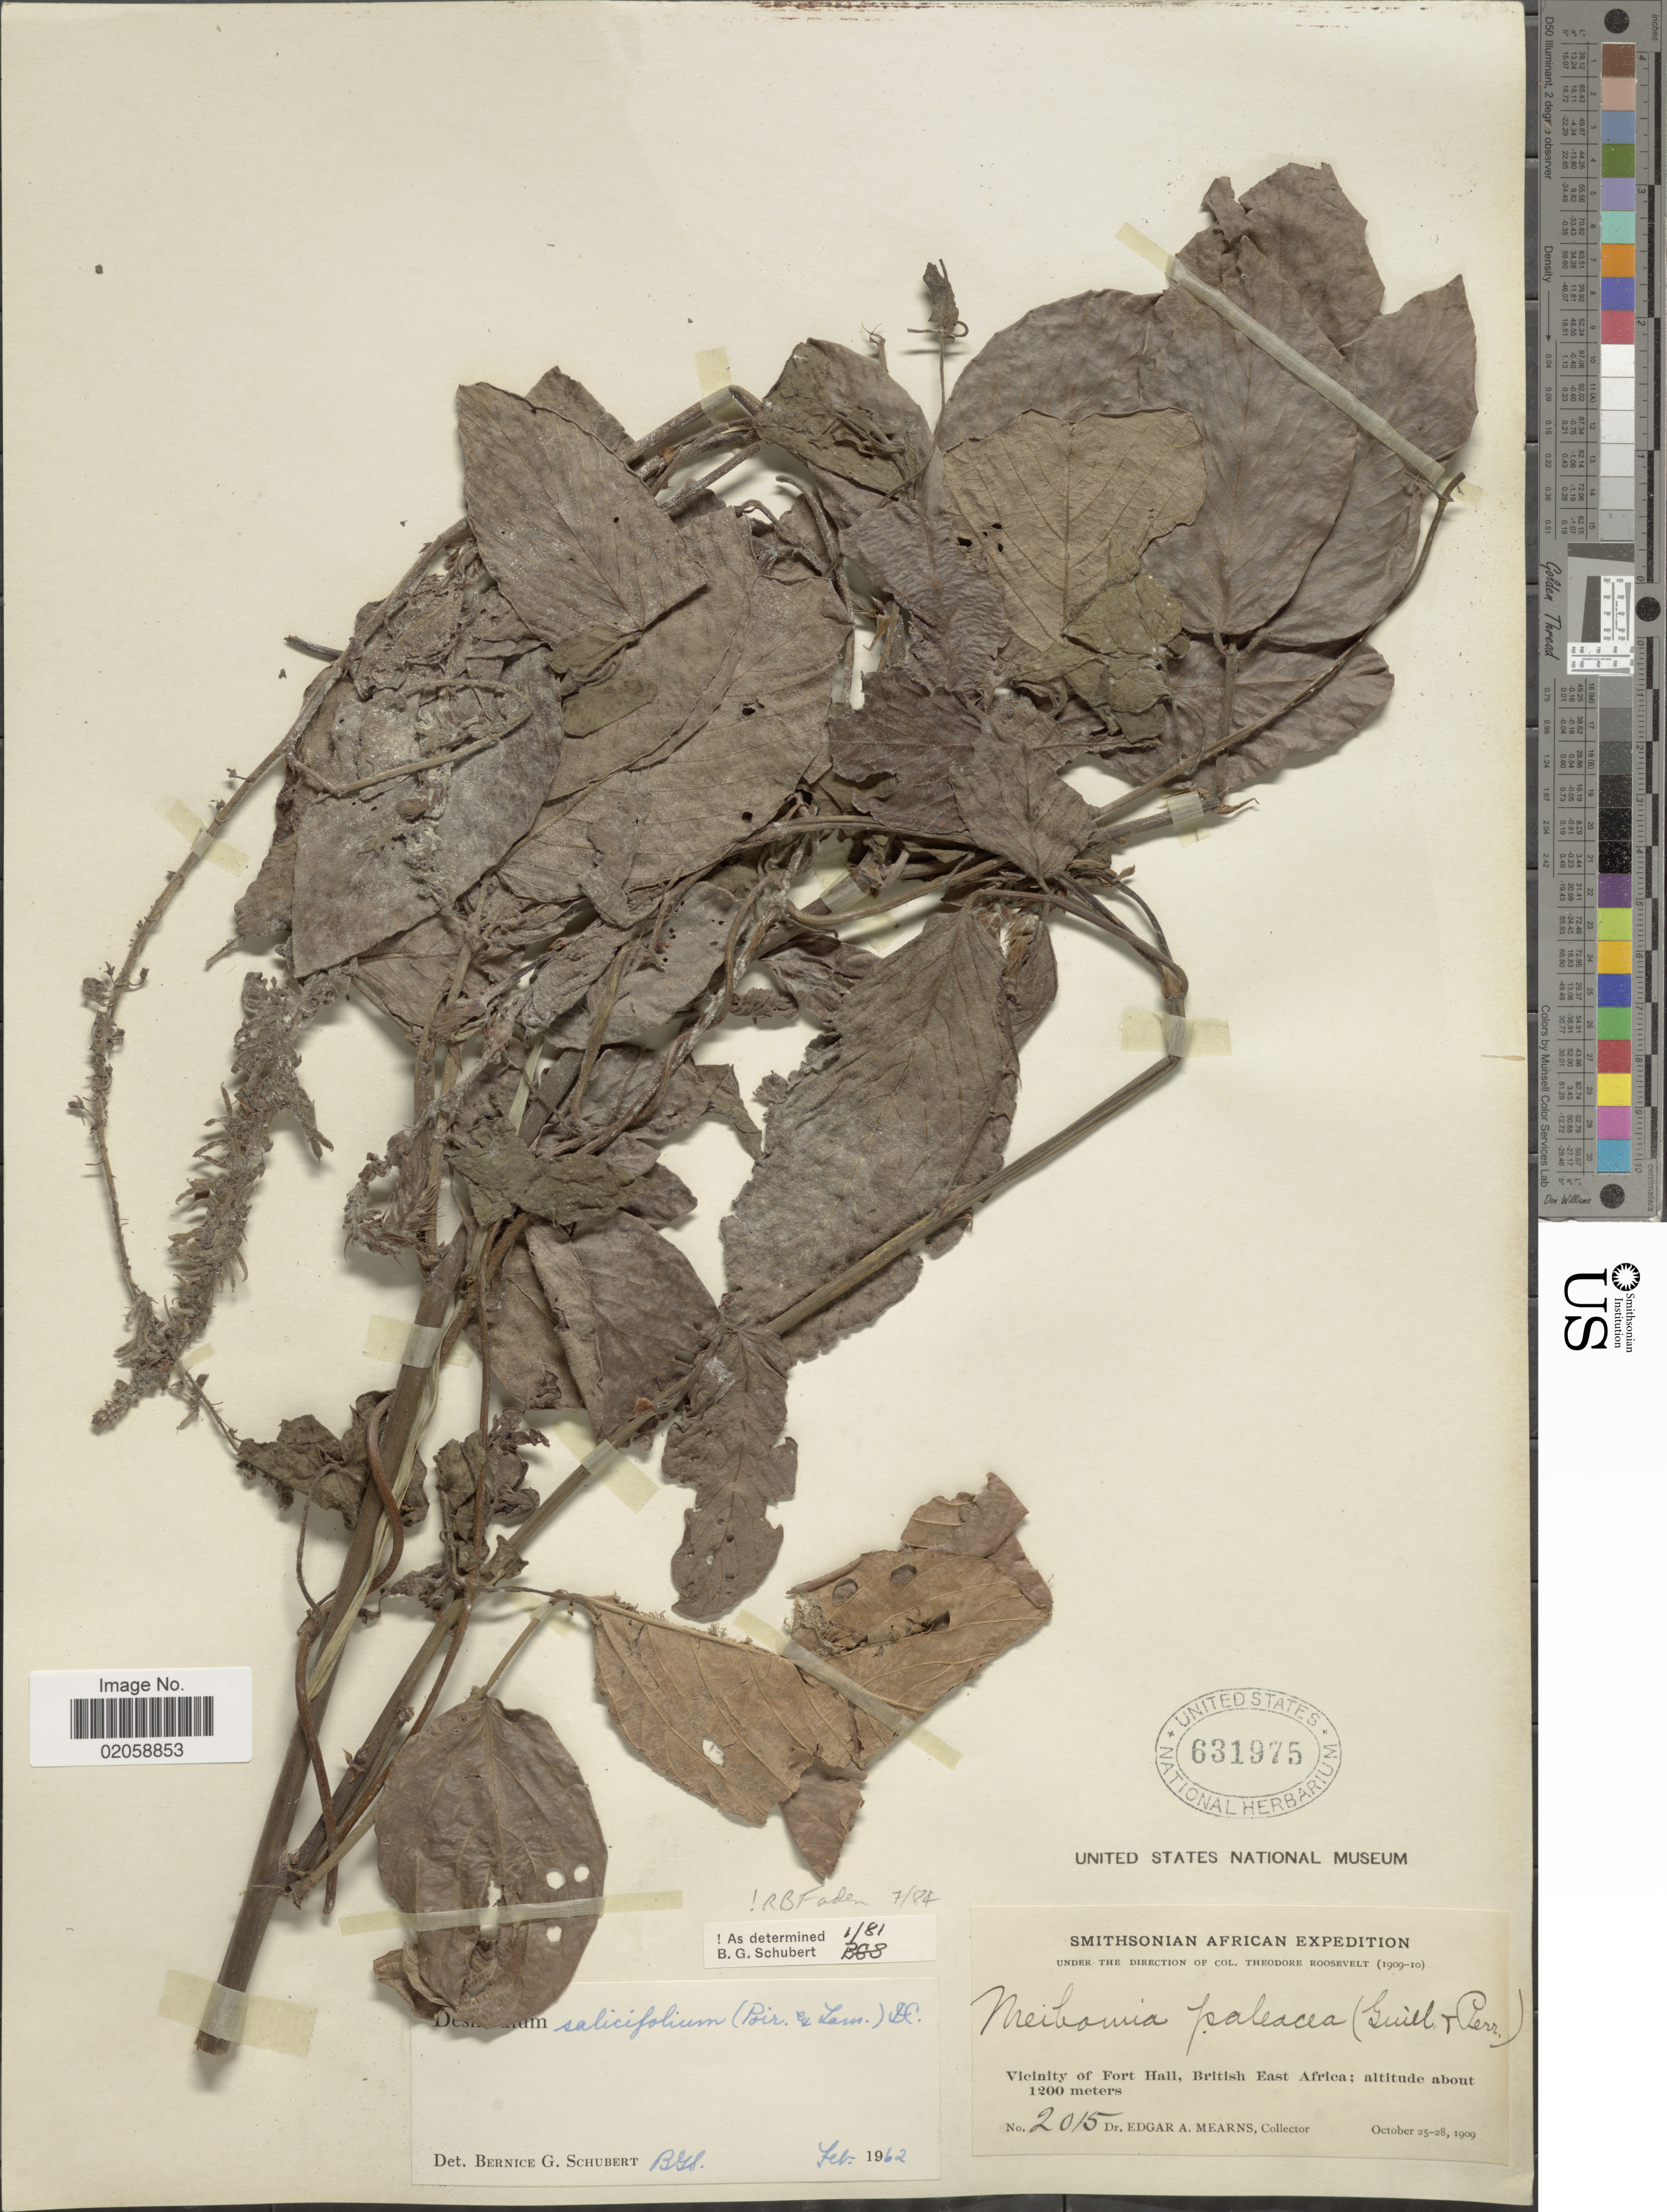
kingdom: Plantae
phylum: Tracheophyta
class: Magnoliopsida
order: Fabales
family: Fabaceae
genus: Pleurolobus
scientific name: Pleurolobus salicifolius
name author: (Poir.) H. Ohashi & K. Ohashi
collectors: E. A. Mearns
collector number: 2015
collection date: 1909-10-25/1909-10-28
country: Kenya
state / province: Murang'a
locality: Vicinity of Fort Hall, British East Africa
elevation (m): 1200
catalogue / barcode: US 631975